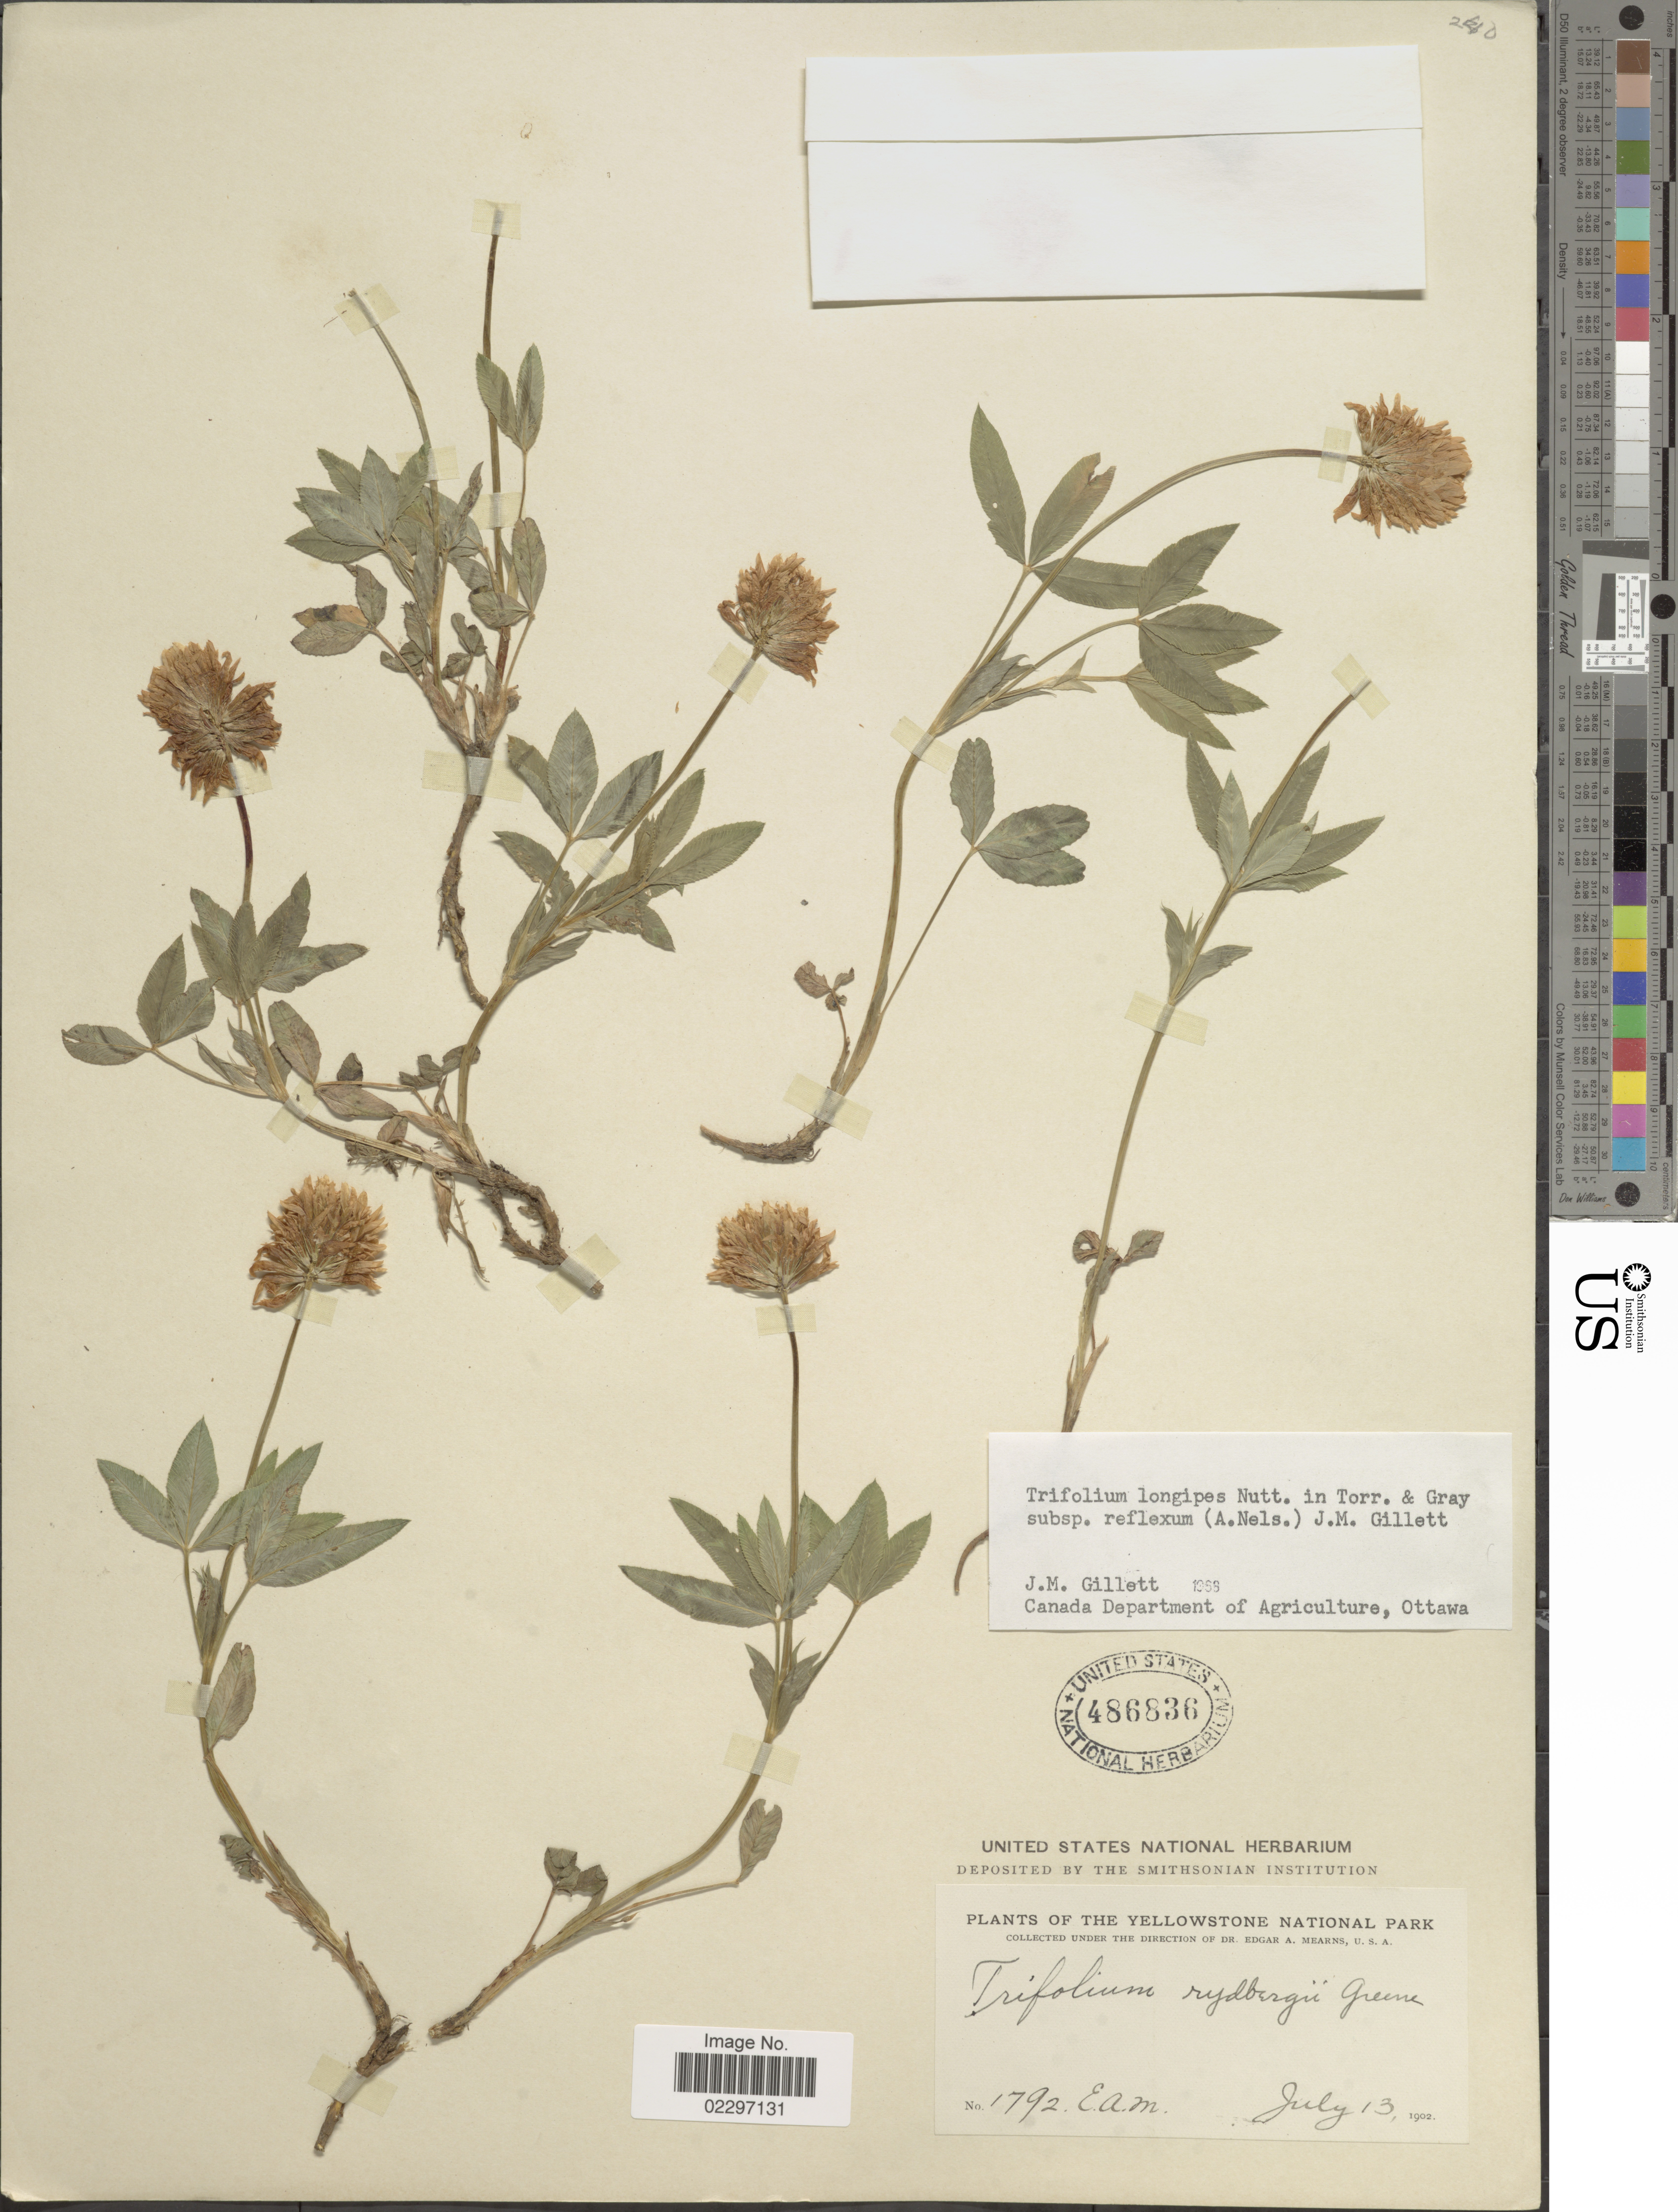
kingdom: Plantae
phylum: Tracheophyta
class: Magnoliopsida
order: Fabales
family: Fabaceae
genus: Trifolium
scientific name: Trifolium longipes subsp. reflexum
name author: (A. Nelson) J.M. Gillet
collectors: E. A. Mearns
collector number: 1792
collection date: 1902-07-13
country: United States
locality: Yellowstone National Park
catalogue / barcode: US 486836